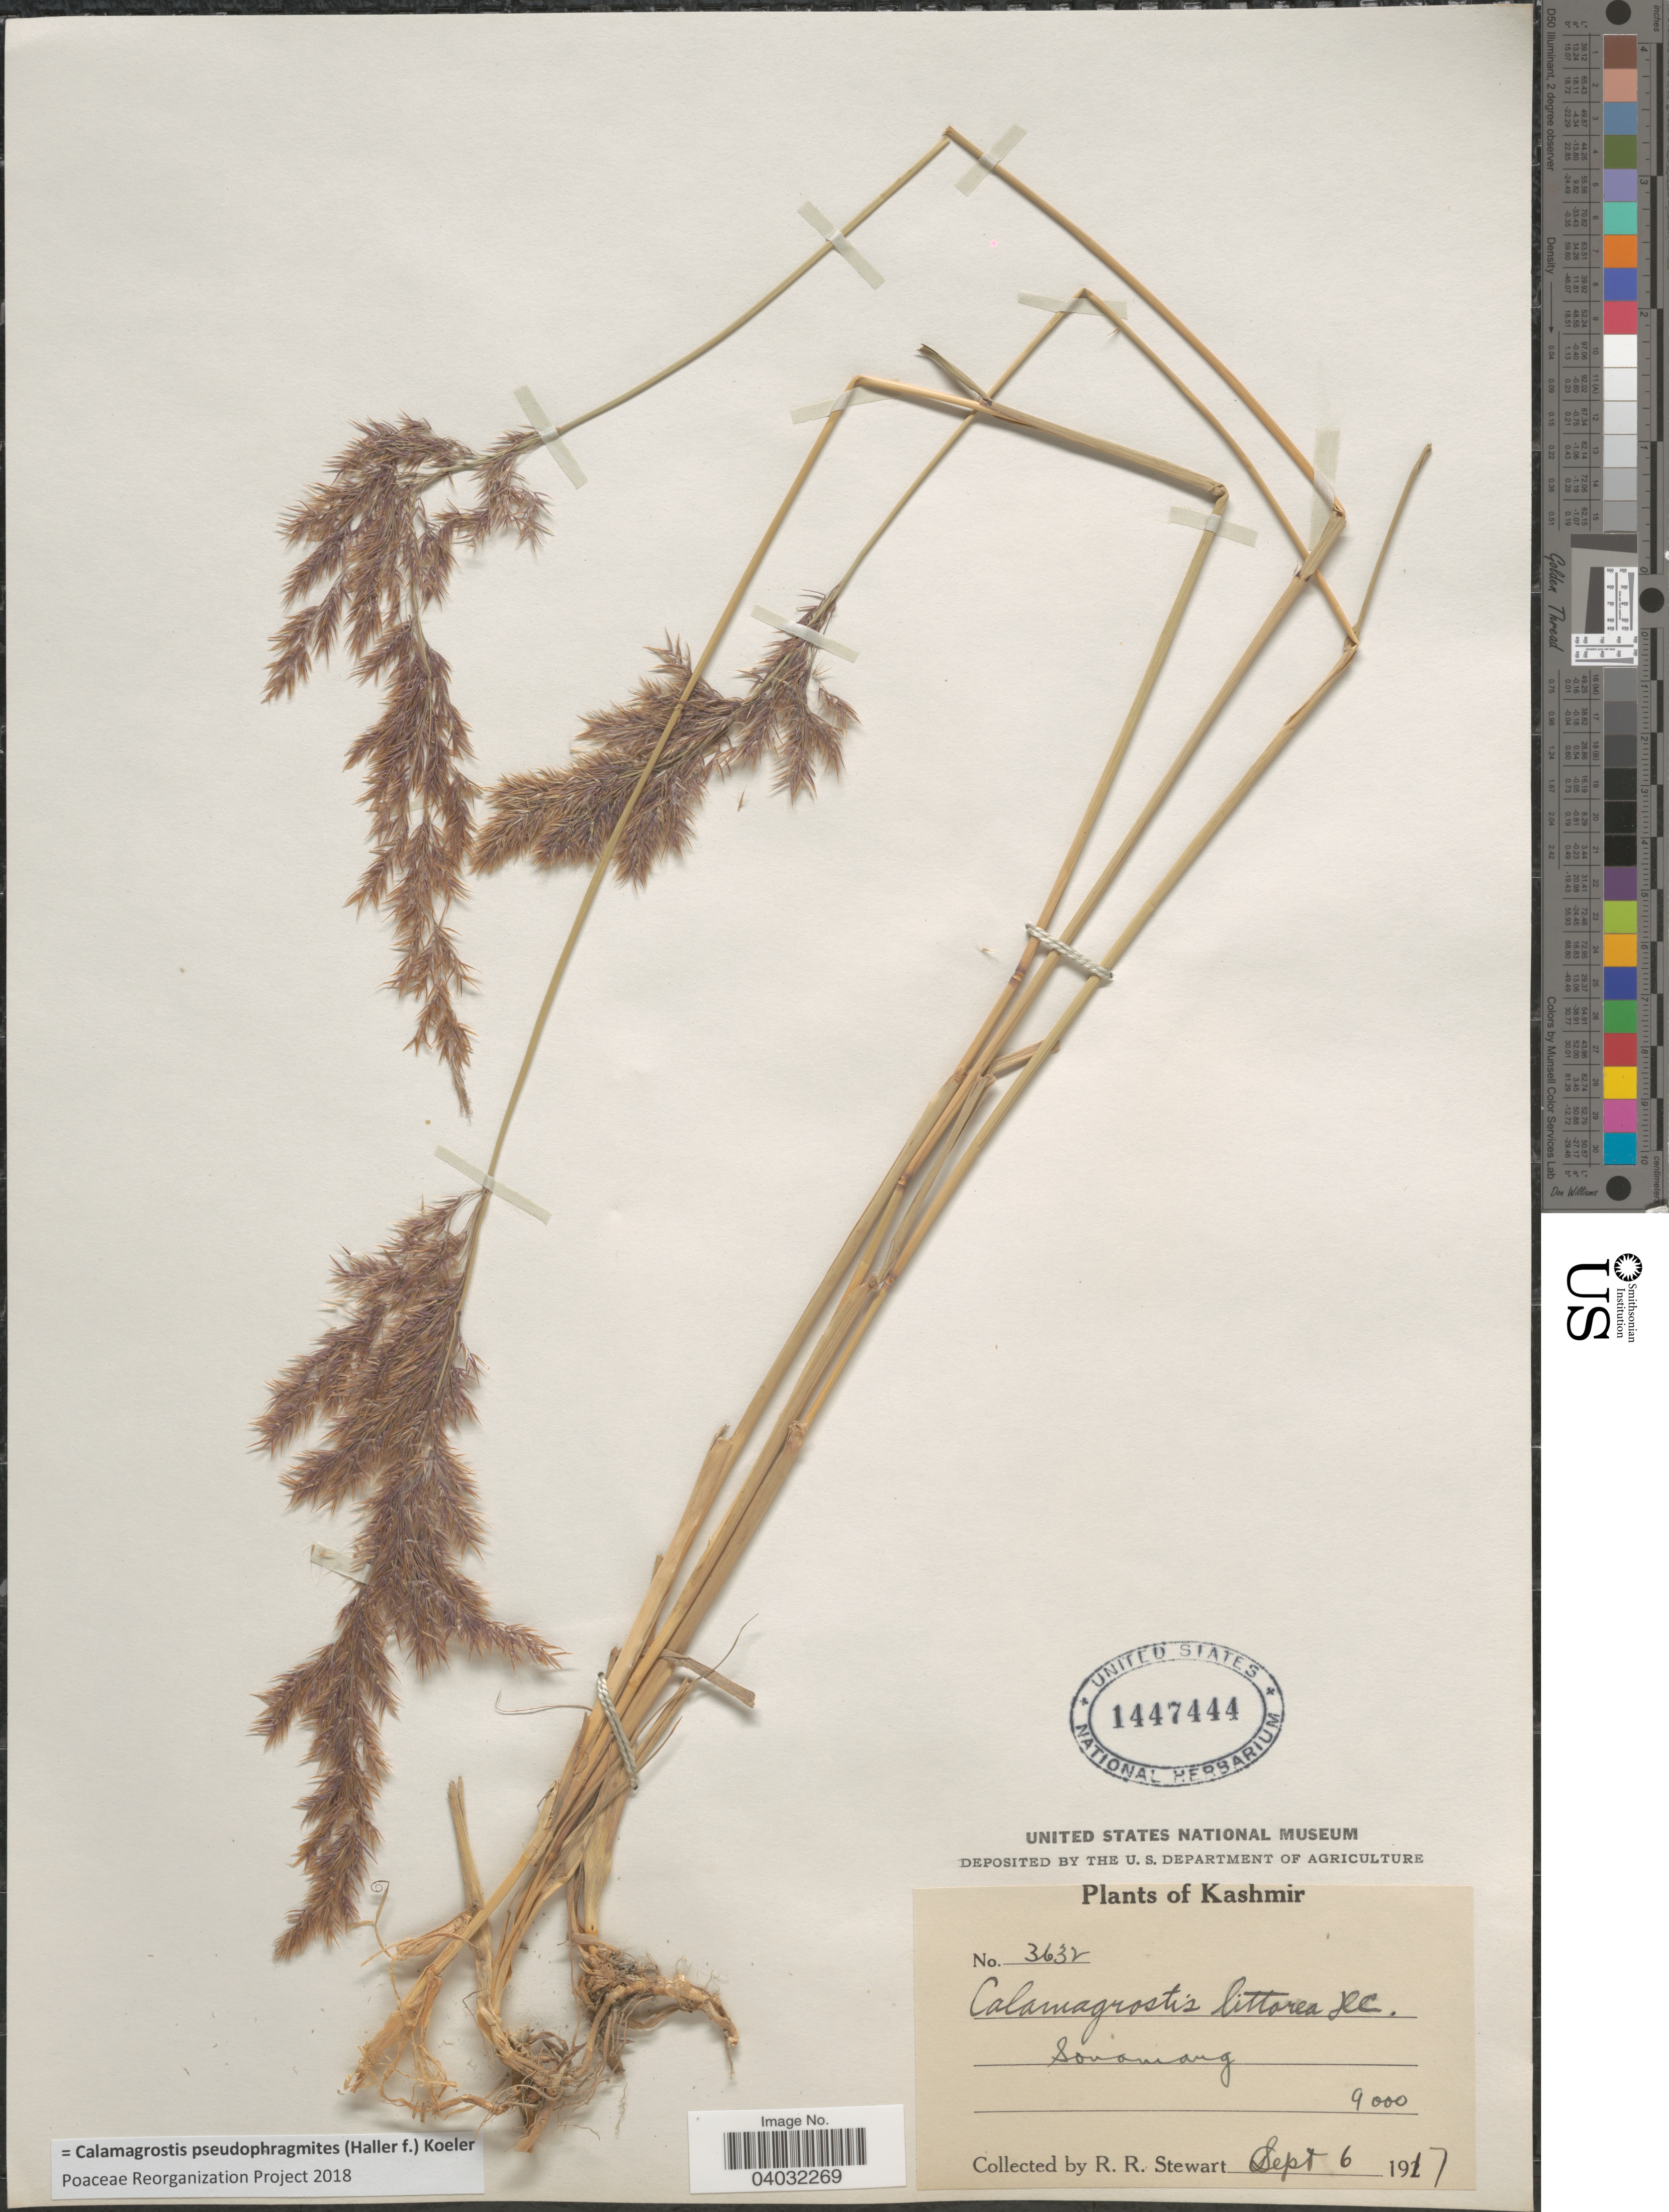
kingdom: Plantae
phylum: Tracheophyta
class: Liliopsida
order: Poales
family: Poaceae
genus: Calamagrostis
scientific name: Calamagrostis pseudophragmites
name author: (Haller f.) Koeler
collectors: R. Stewart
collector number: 3632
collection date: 1917-09-06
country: India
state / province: Jammu and Kashmir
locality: Kashmir. Sonomang.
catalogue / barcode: US 1447444